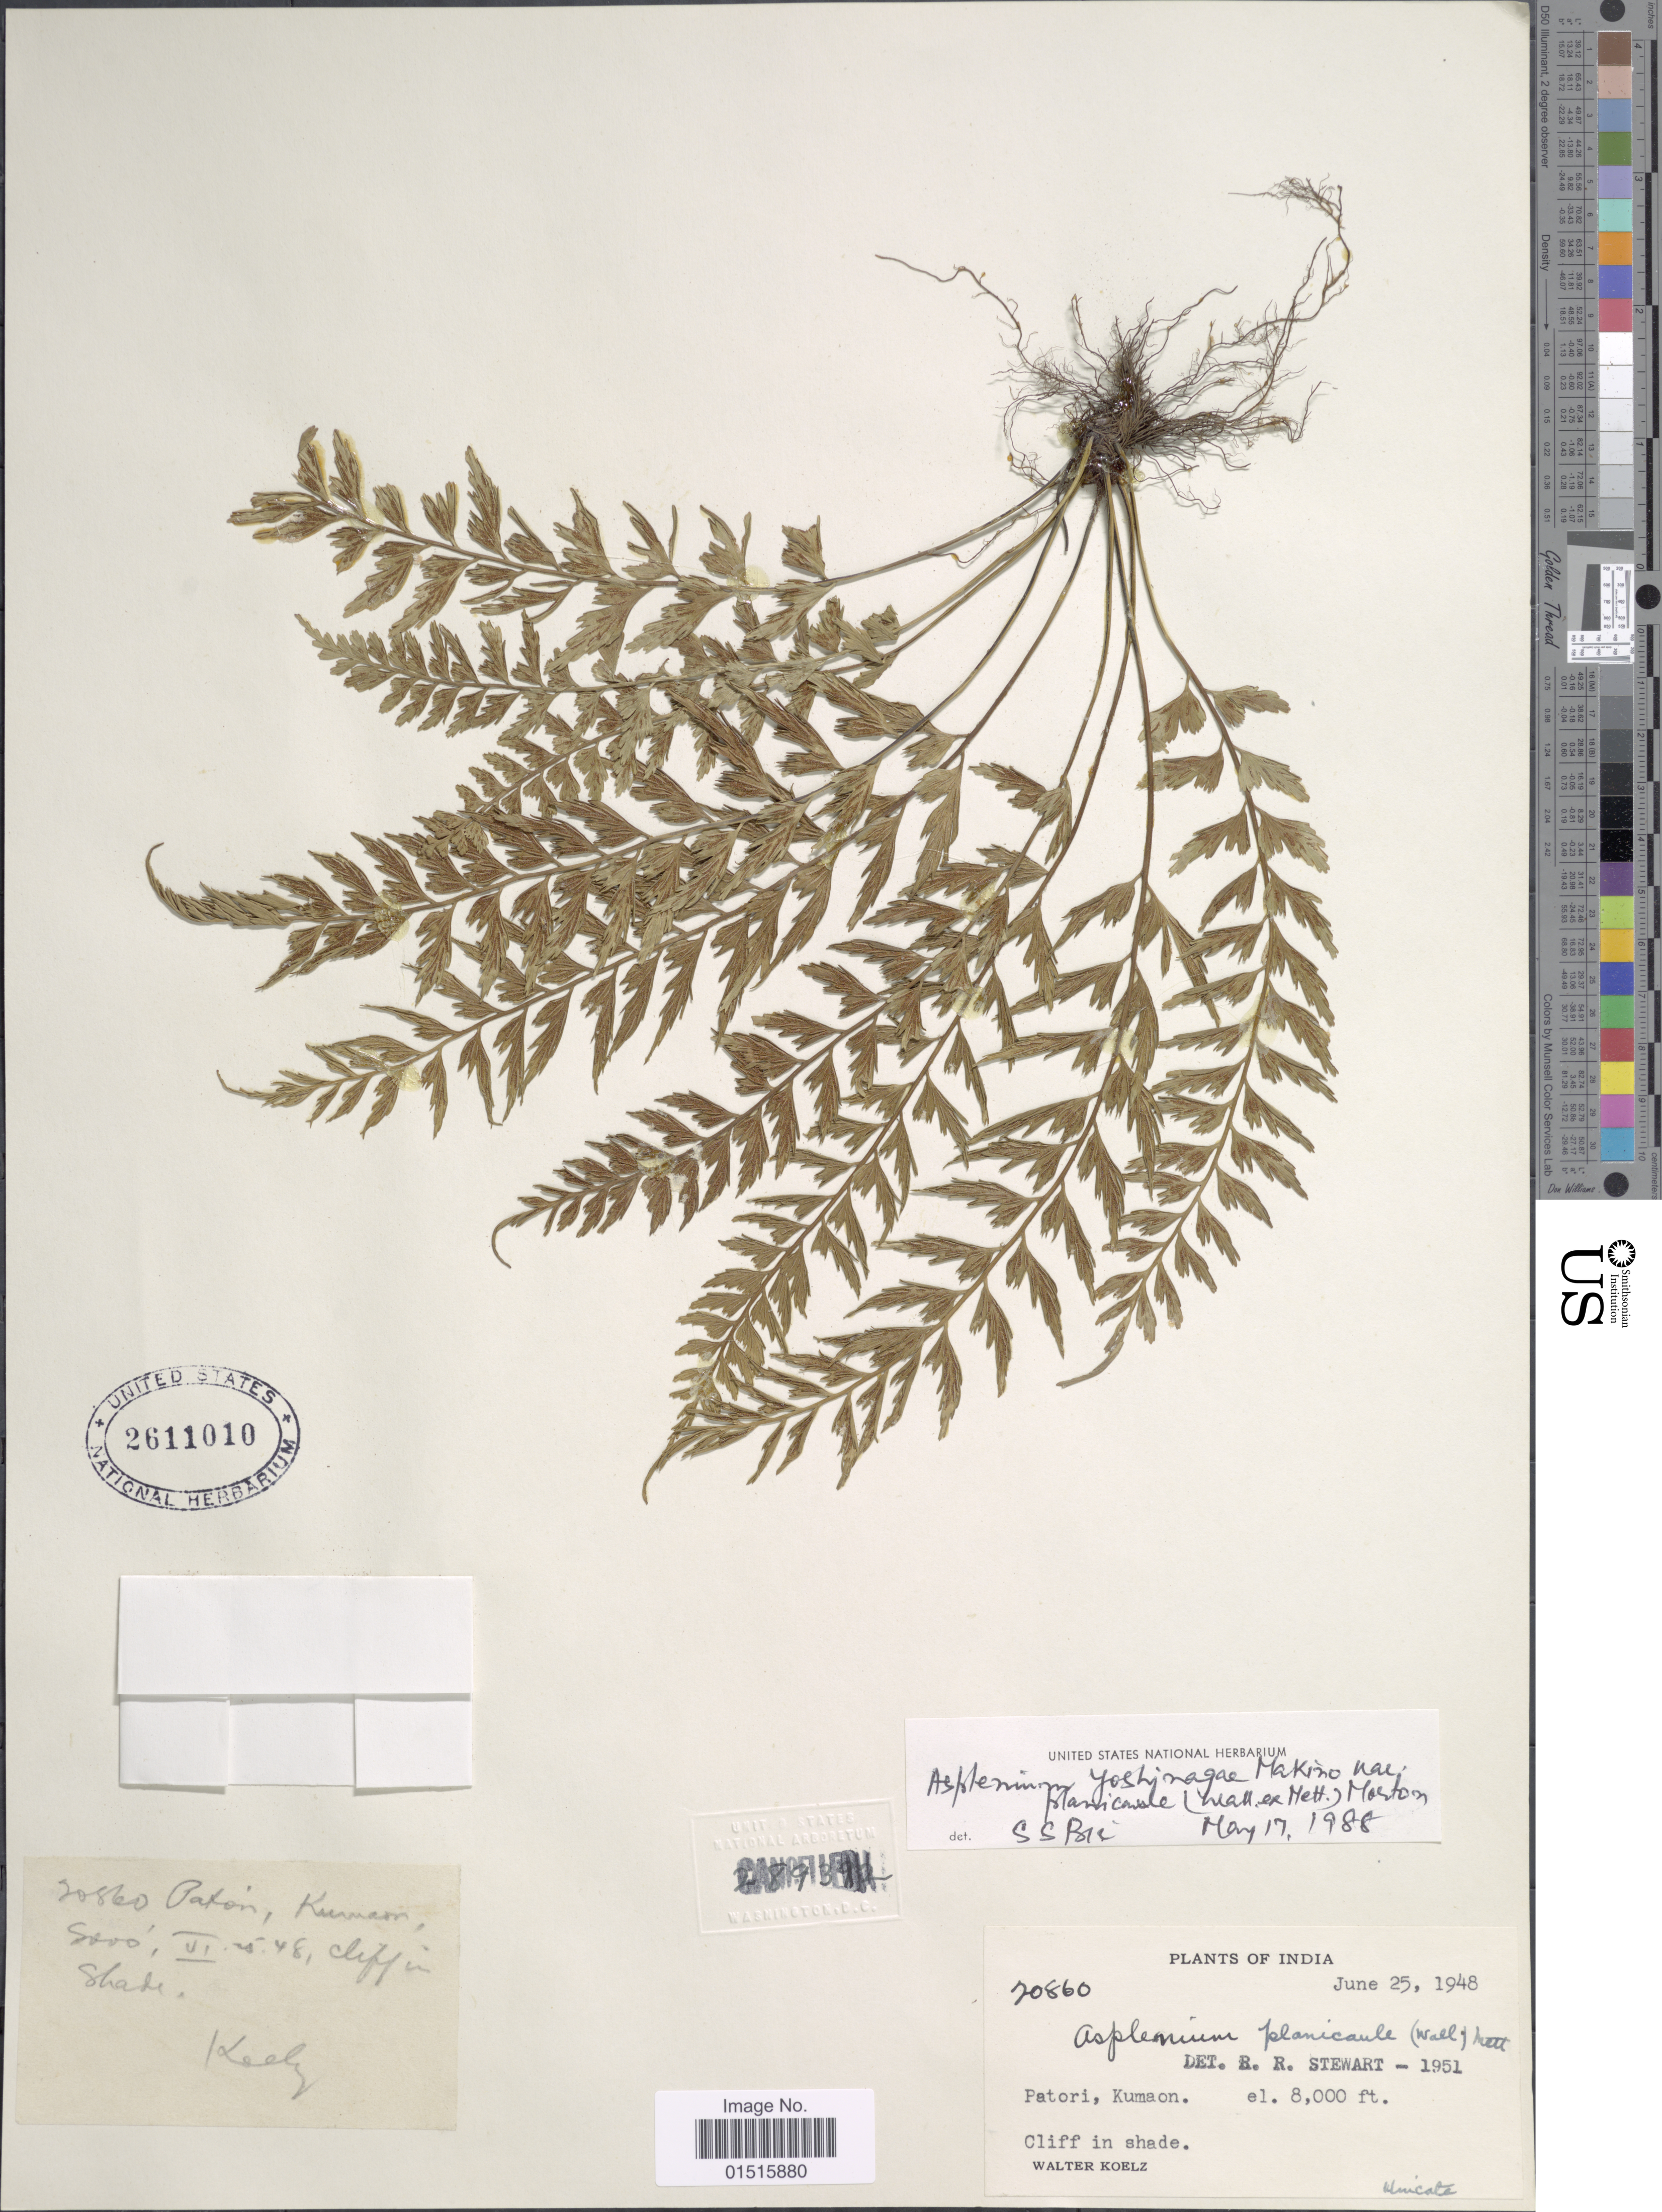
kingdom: Plantae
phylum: Tracheophyta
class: Polypodiopsida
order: Polypodiales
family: Aspleniaceae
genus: Asplenium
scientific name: Asplenium yoshinagae var. planicaule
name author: (Wall. ex Mett.) C.V. Morton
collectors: W. N. Koelz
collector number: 20860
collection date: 1948-07-25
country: India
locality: Patori, Kumaon.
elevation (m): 2438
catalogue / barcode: US 2611010